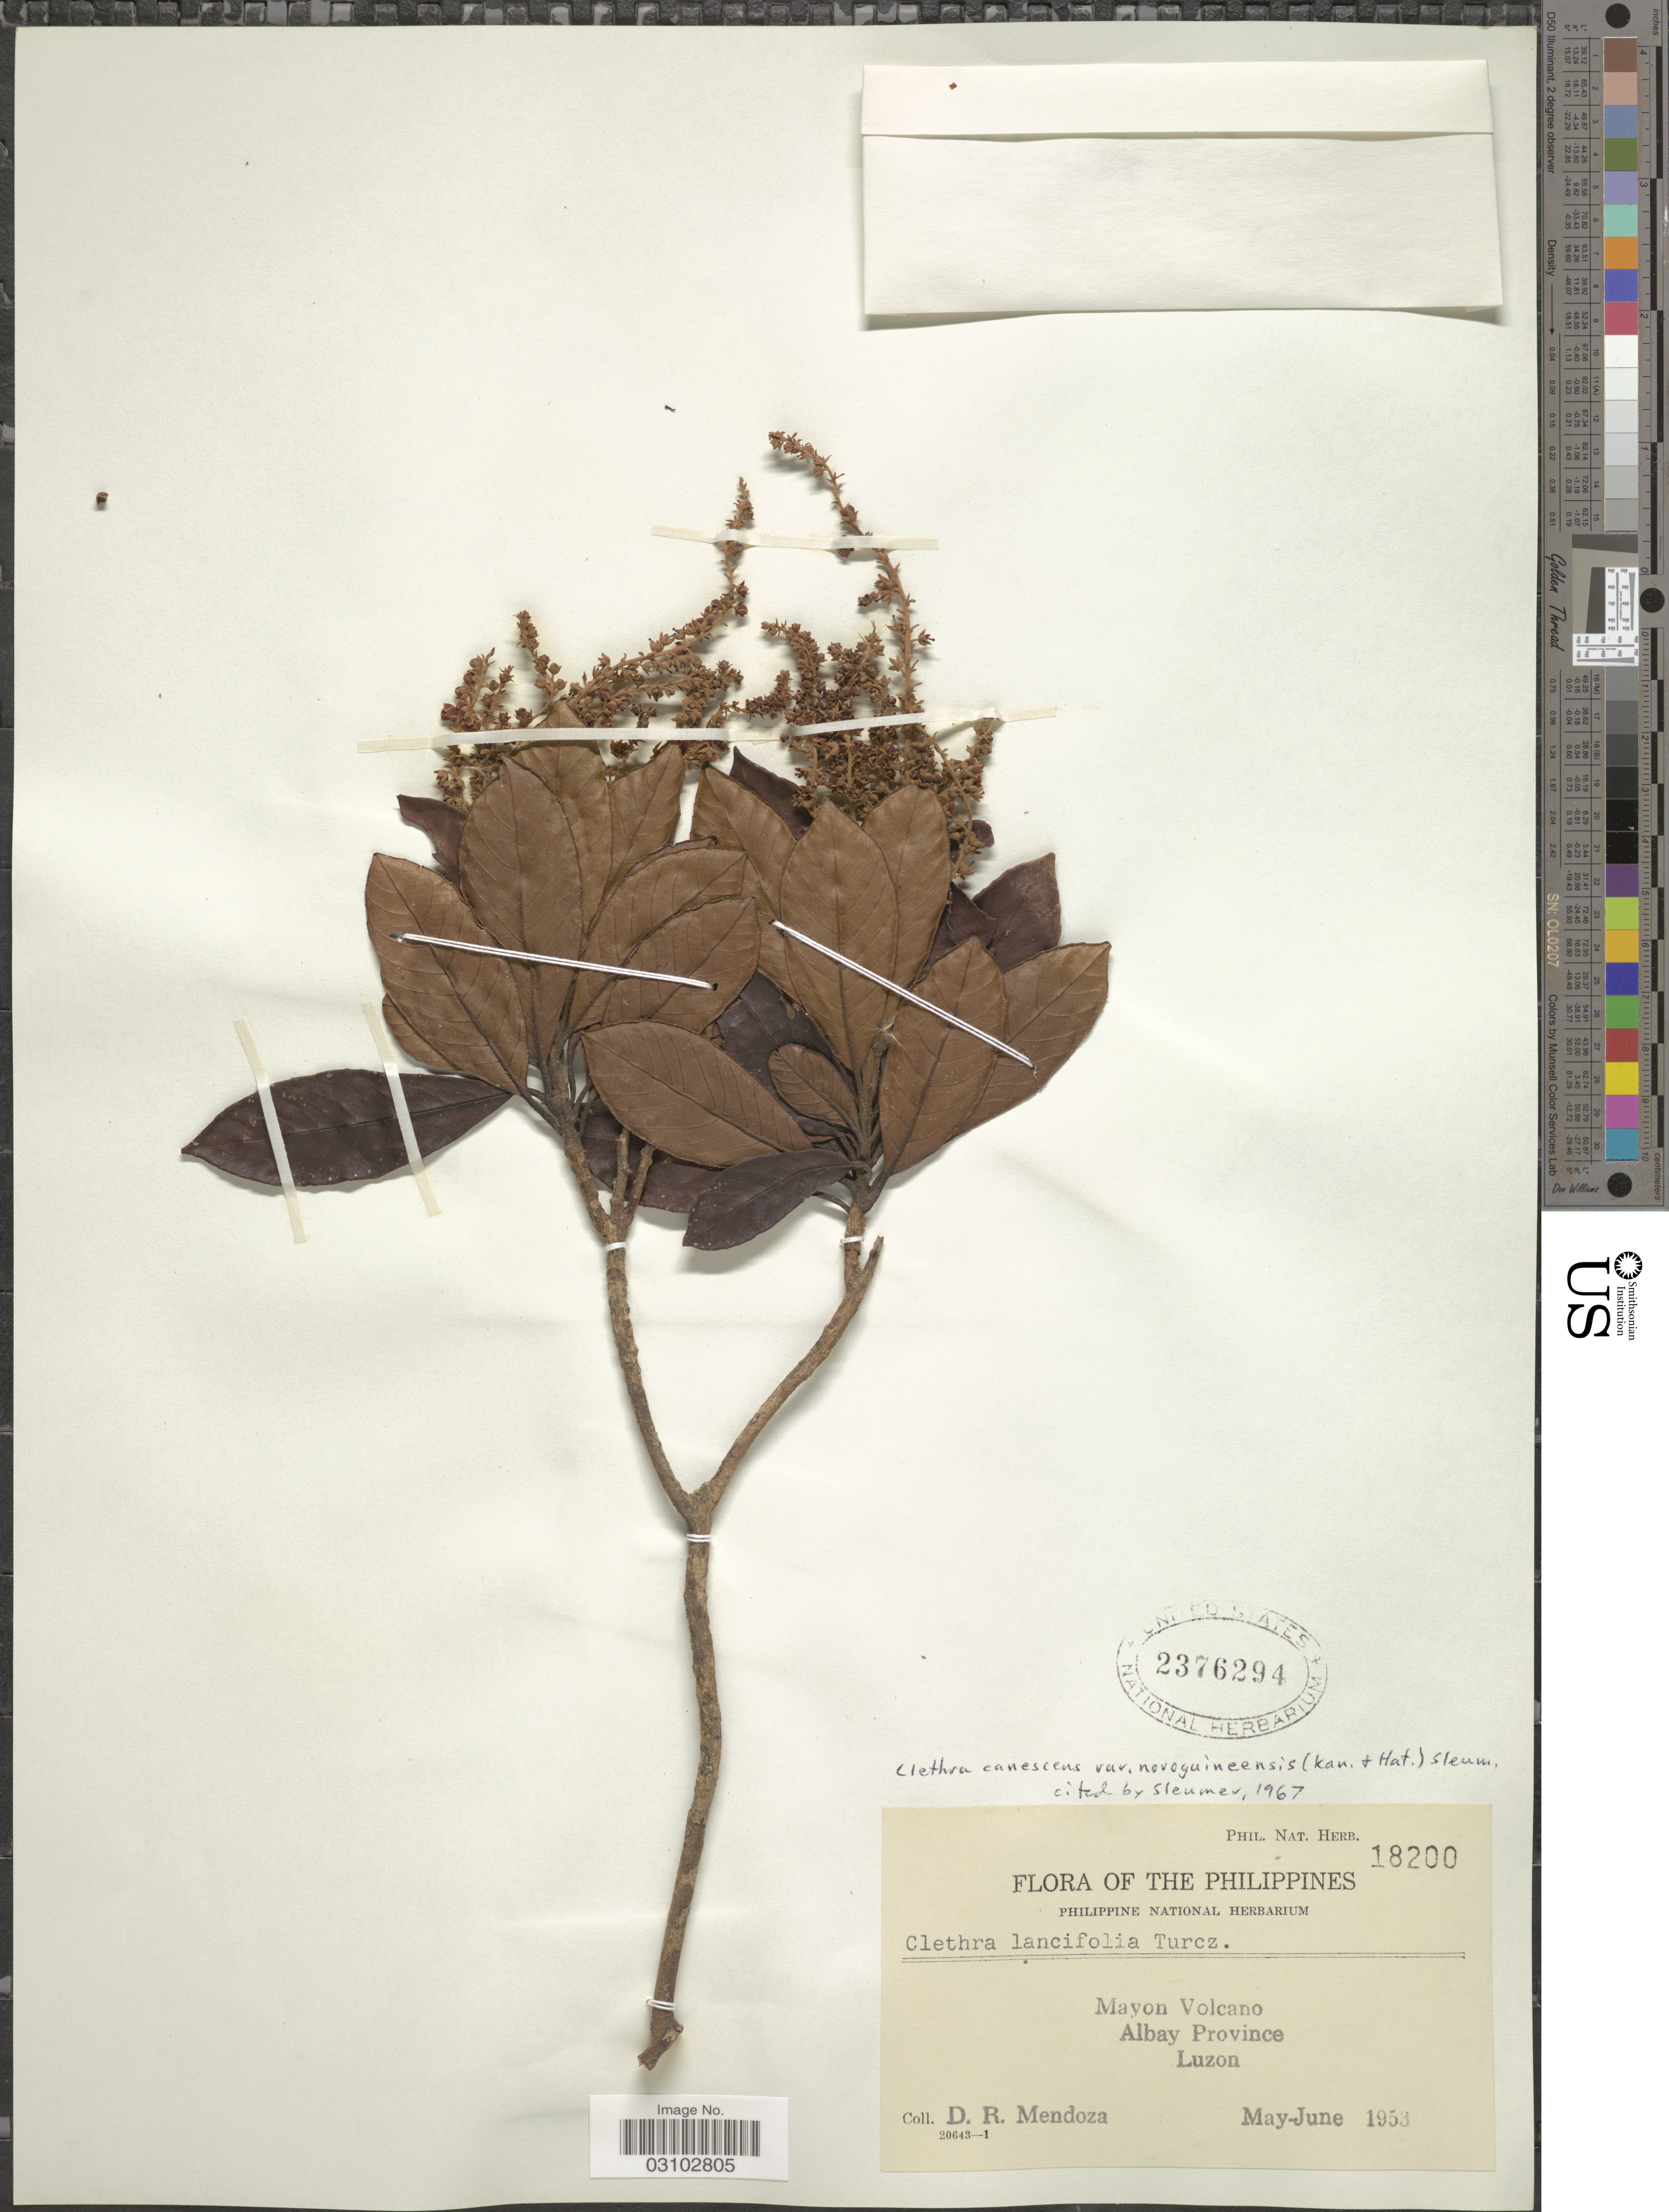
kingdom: Plantae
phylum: Tracheophyta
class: Magnoliopsida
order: Ericales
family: Clethraceae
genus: Clethra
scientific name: Clethra canescens var. novoguineensis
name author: (Kaneh. & Hatus.) Sleumer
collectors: D. Mendoza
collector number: Phil. Nat. Herb. 18200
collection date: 1953-05/1953-06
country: Philippines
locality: Mayon Volcano. Albay Province, Luzon.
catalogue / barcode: US 2376294